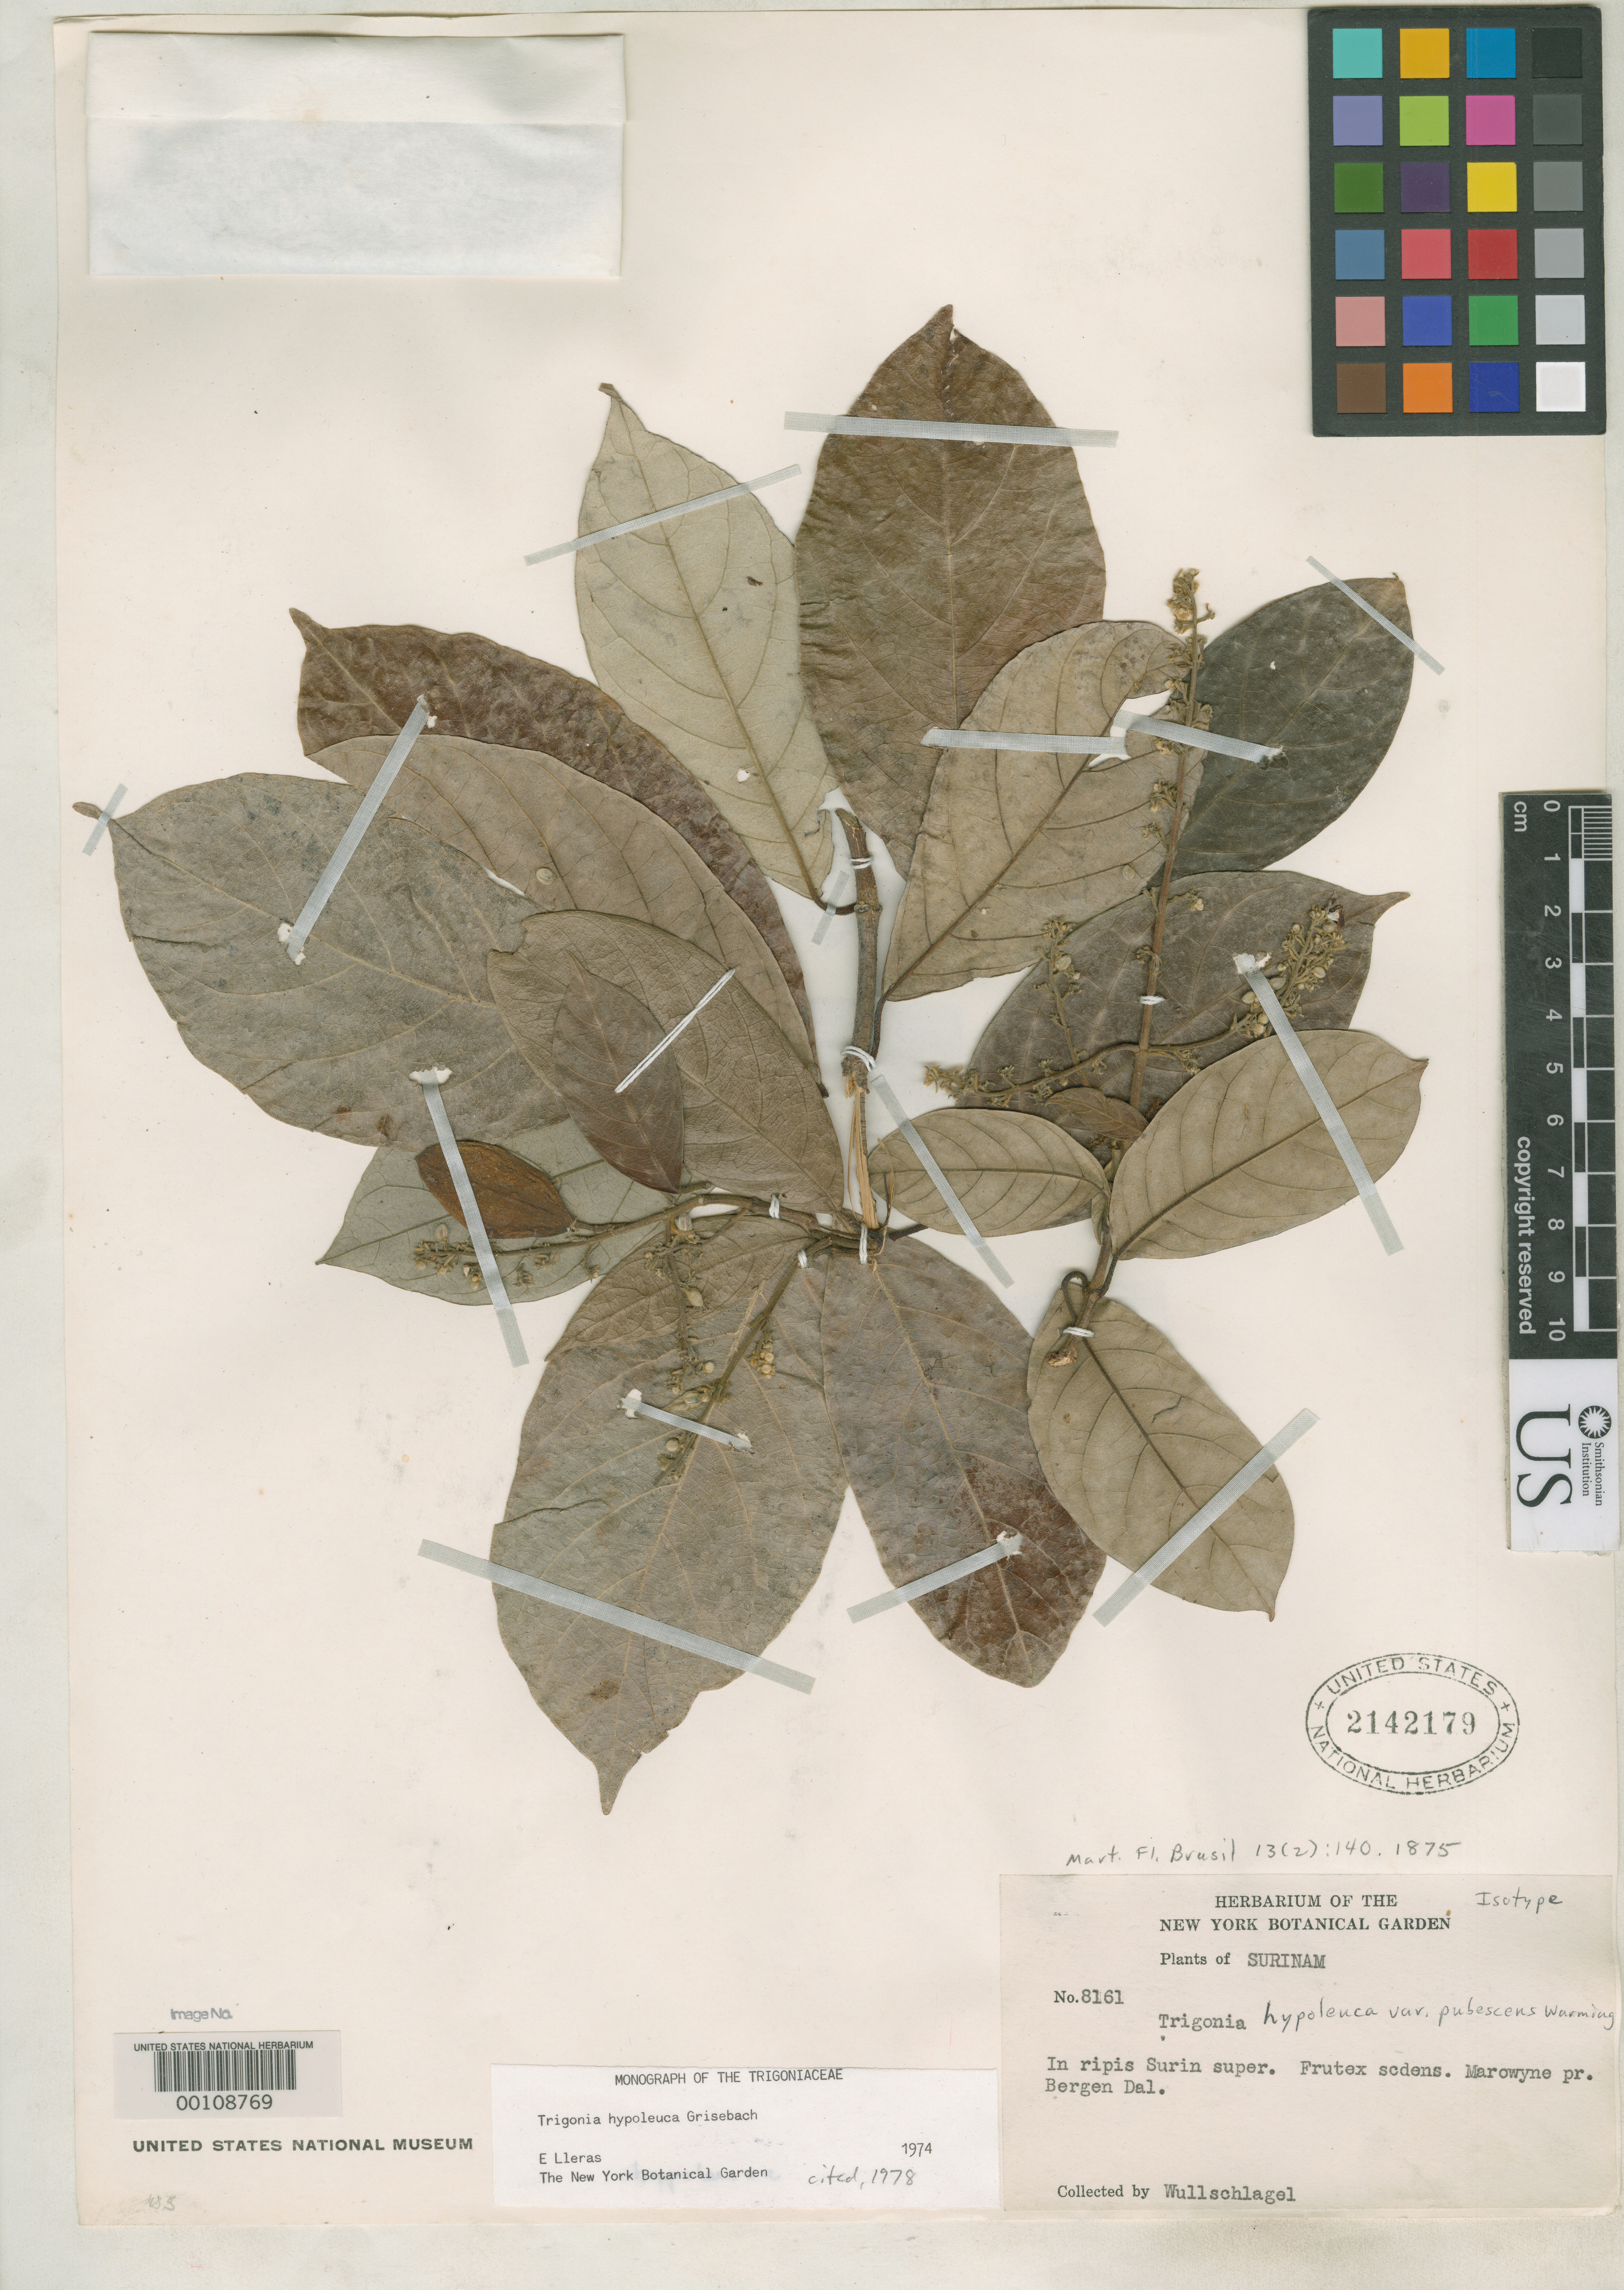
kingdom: Plantae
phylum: Tracheophyta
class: Magnoliopsida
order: Malpighiales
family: Trigoniaceae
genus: Trigonia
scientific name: Trigonia hypoleuca var. pubescens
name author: Warm. in Mart.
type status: Isotype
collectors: H. R. Wullschlaegel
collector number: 8161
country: Suriname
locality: (Bergendul.)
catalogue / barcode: US 2142179